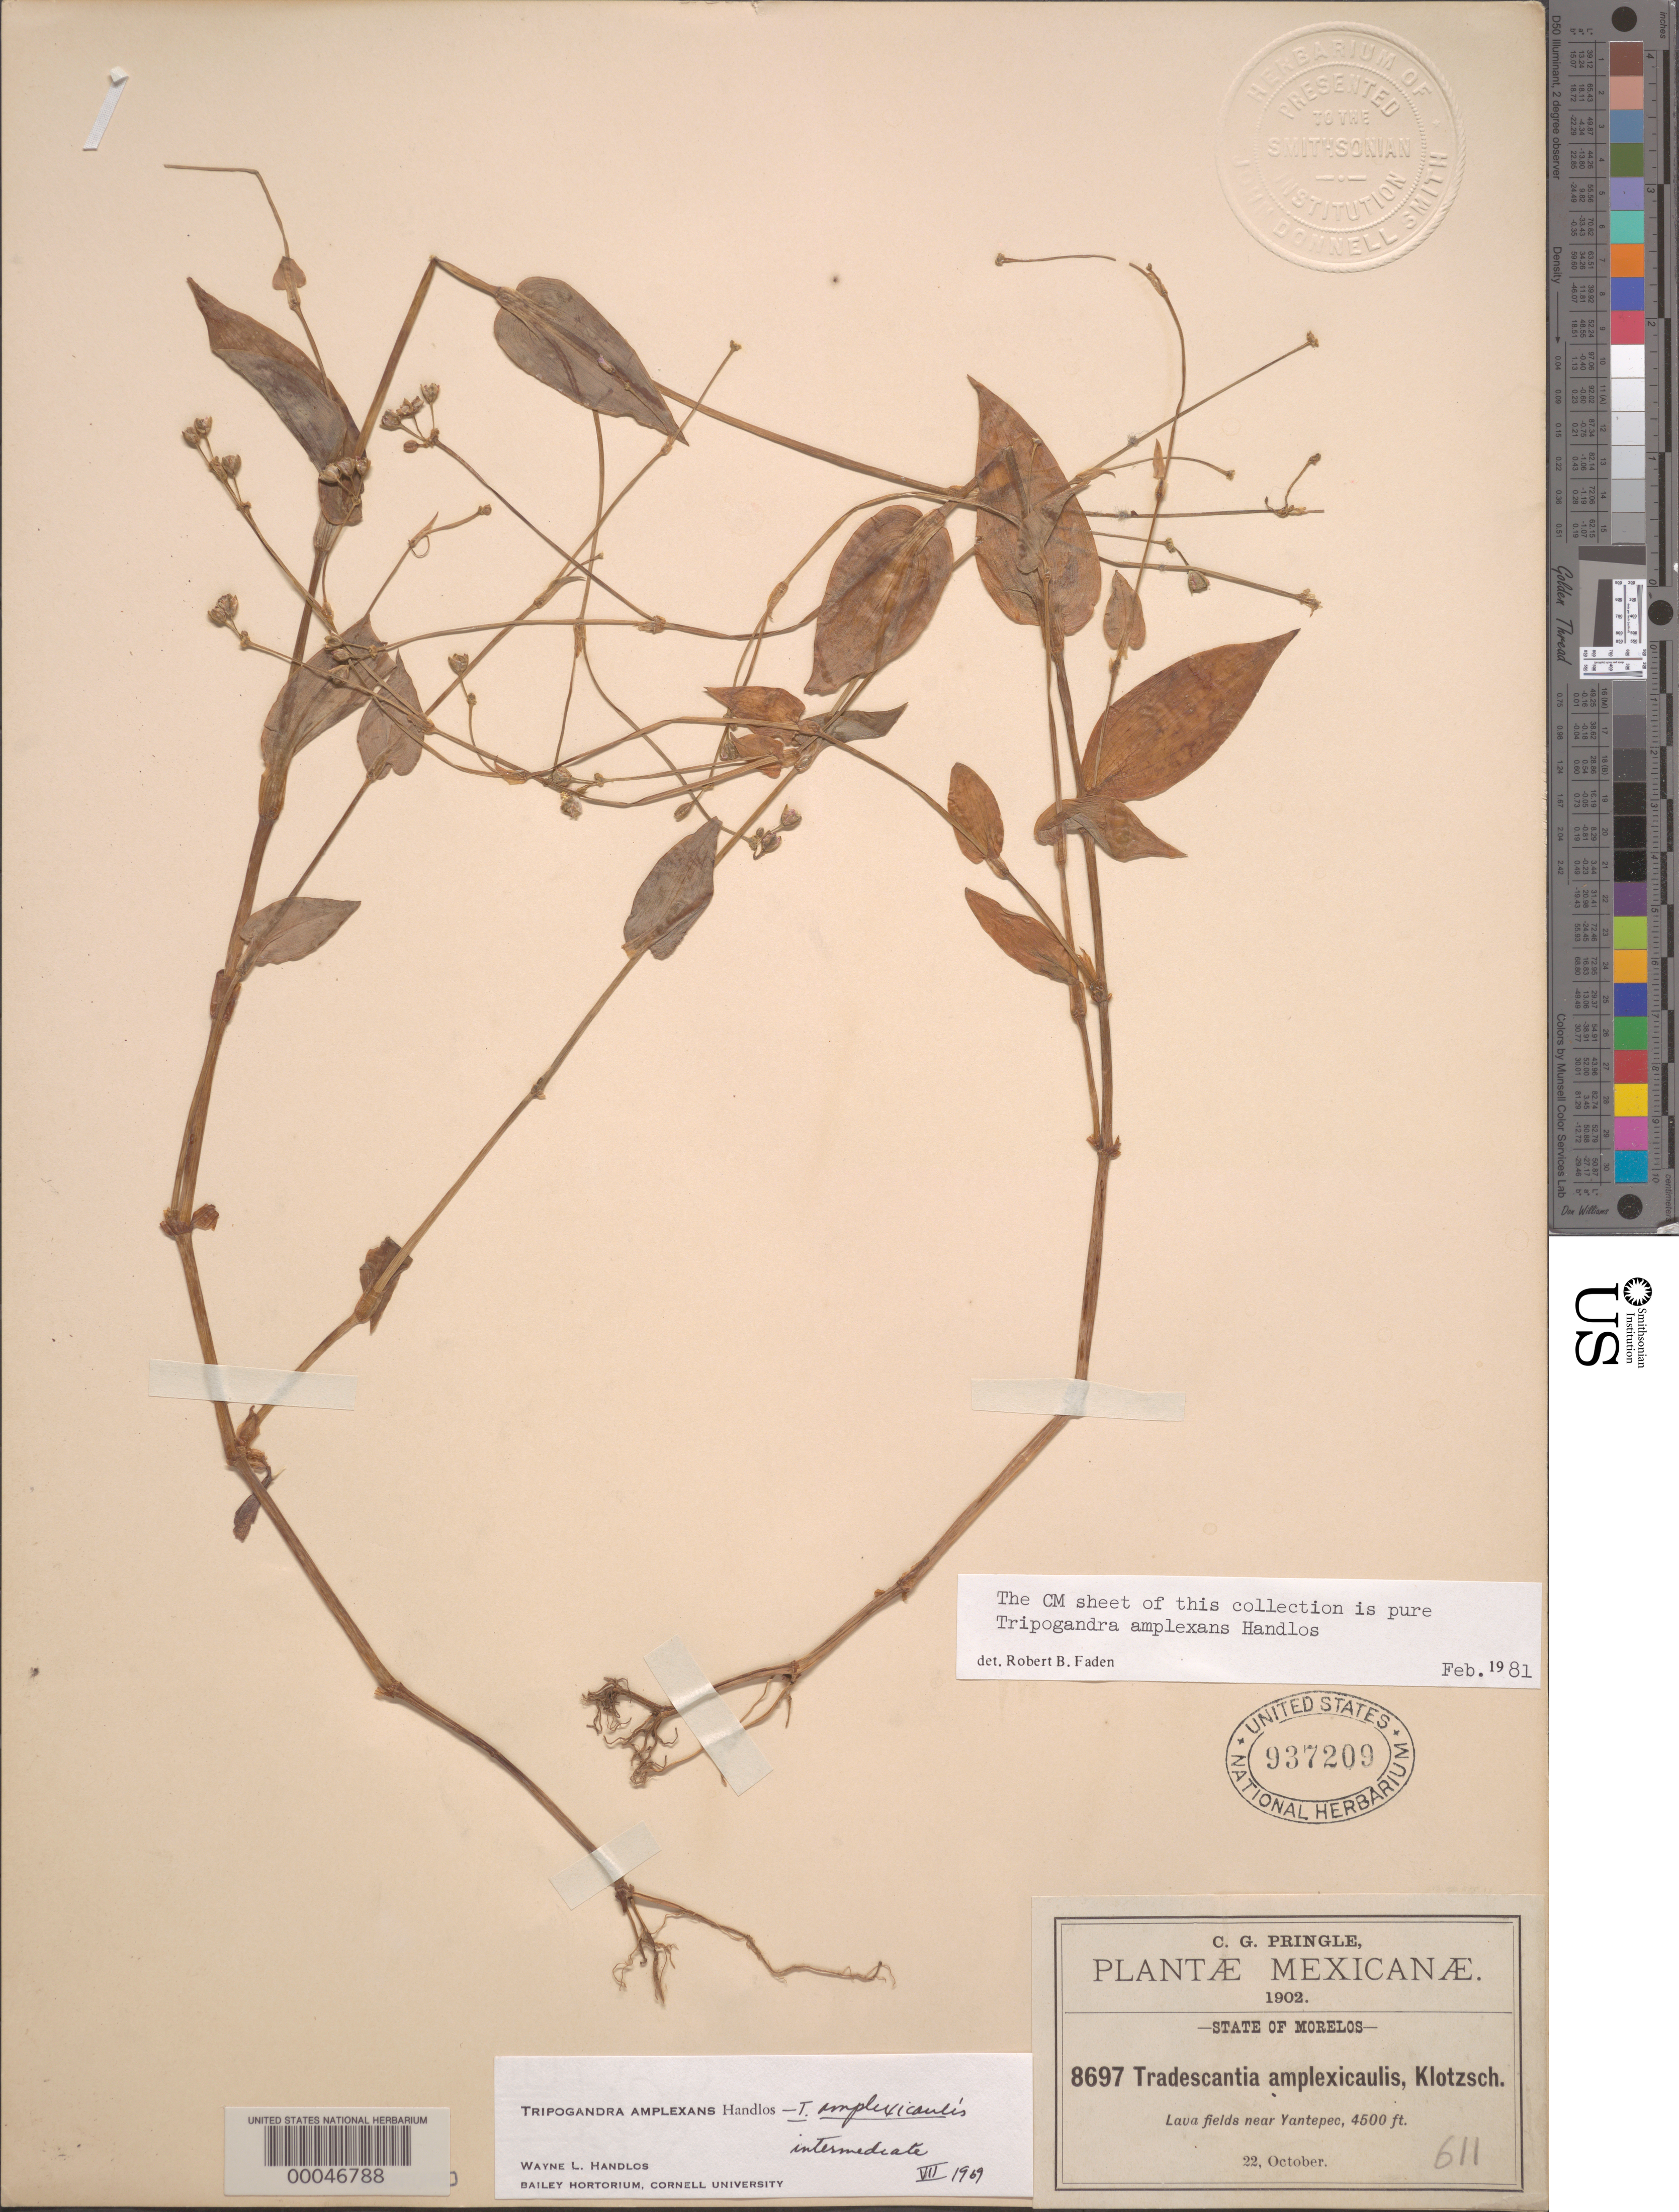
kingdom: Plantae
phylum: Tracheophyta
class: Liliopsida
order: Commelinales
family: Commelinaceae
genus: Tripogandra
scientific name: Tripogandra amplexans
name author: Handlos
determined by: Faden, Robert B., (US), Smithsonian Institution - National Museum of Natural History (UNITED STATES)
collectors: C. G. Pringle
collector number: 8697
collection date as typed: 22 Oct 1902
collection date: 1902-10-22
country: Mexico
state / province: Morelos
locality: Near yantepec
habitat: Lava fields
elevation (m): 1373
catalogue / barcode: US 937209